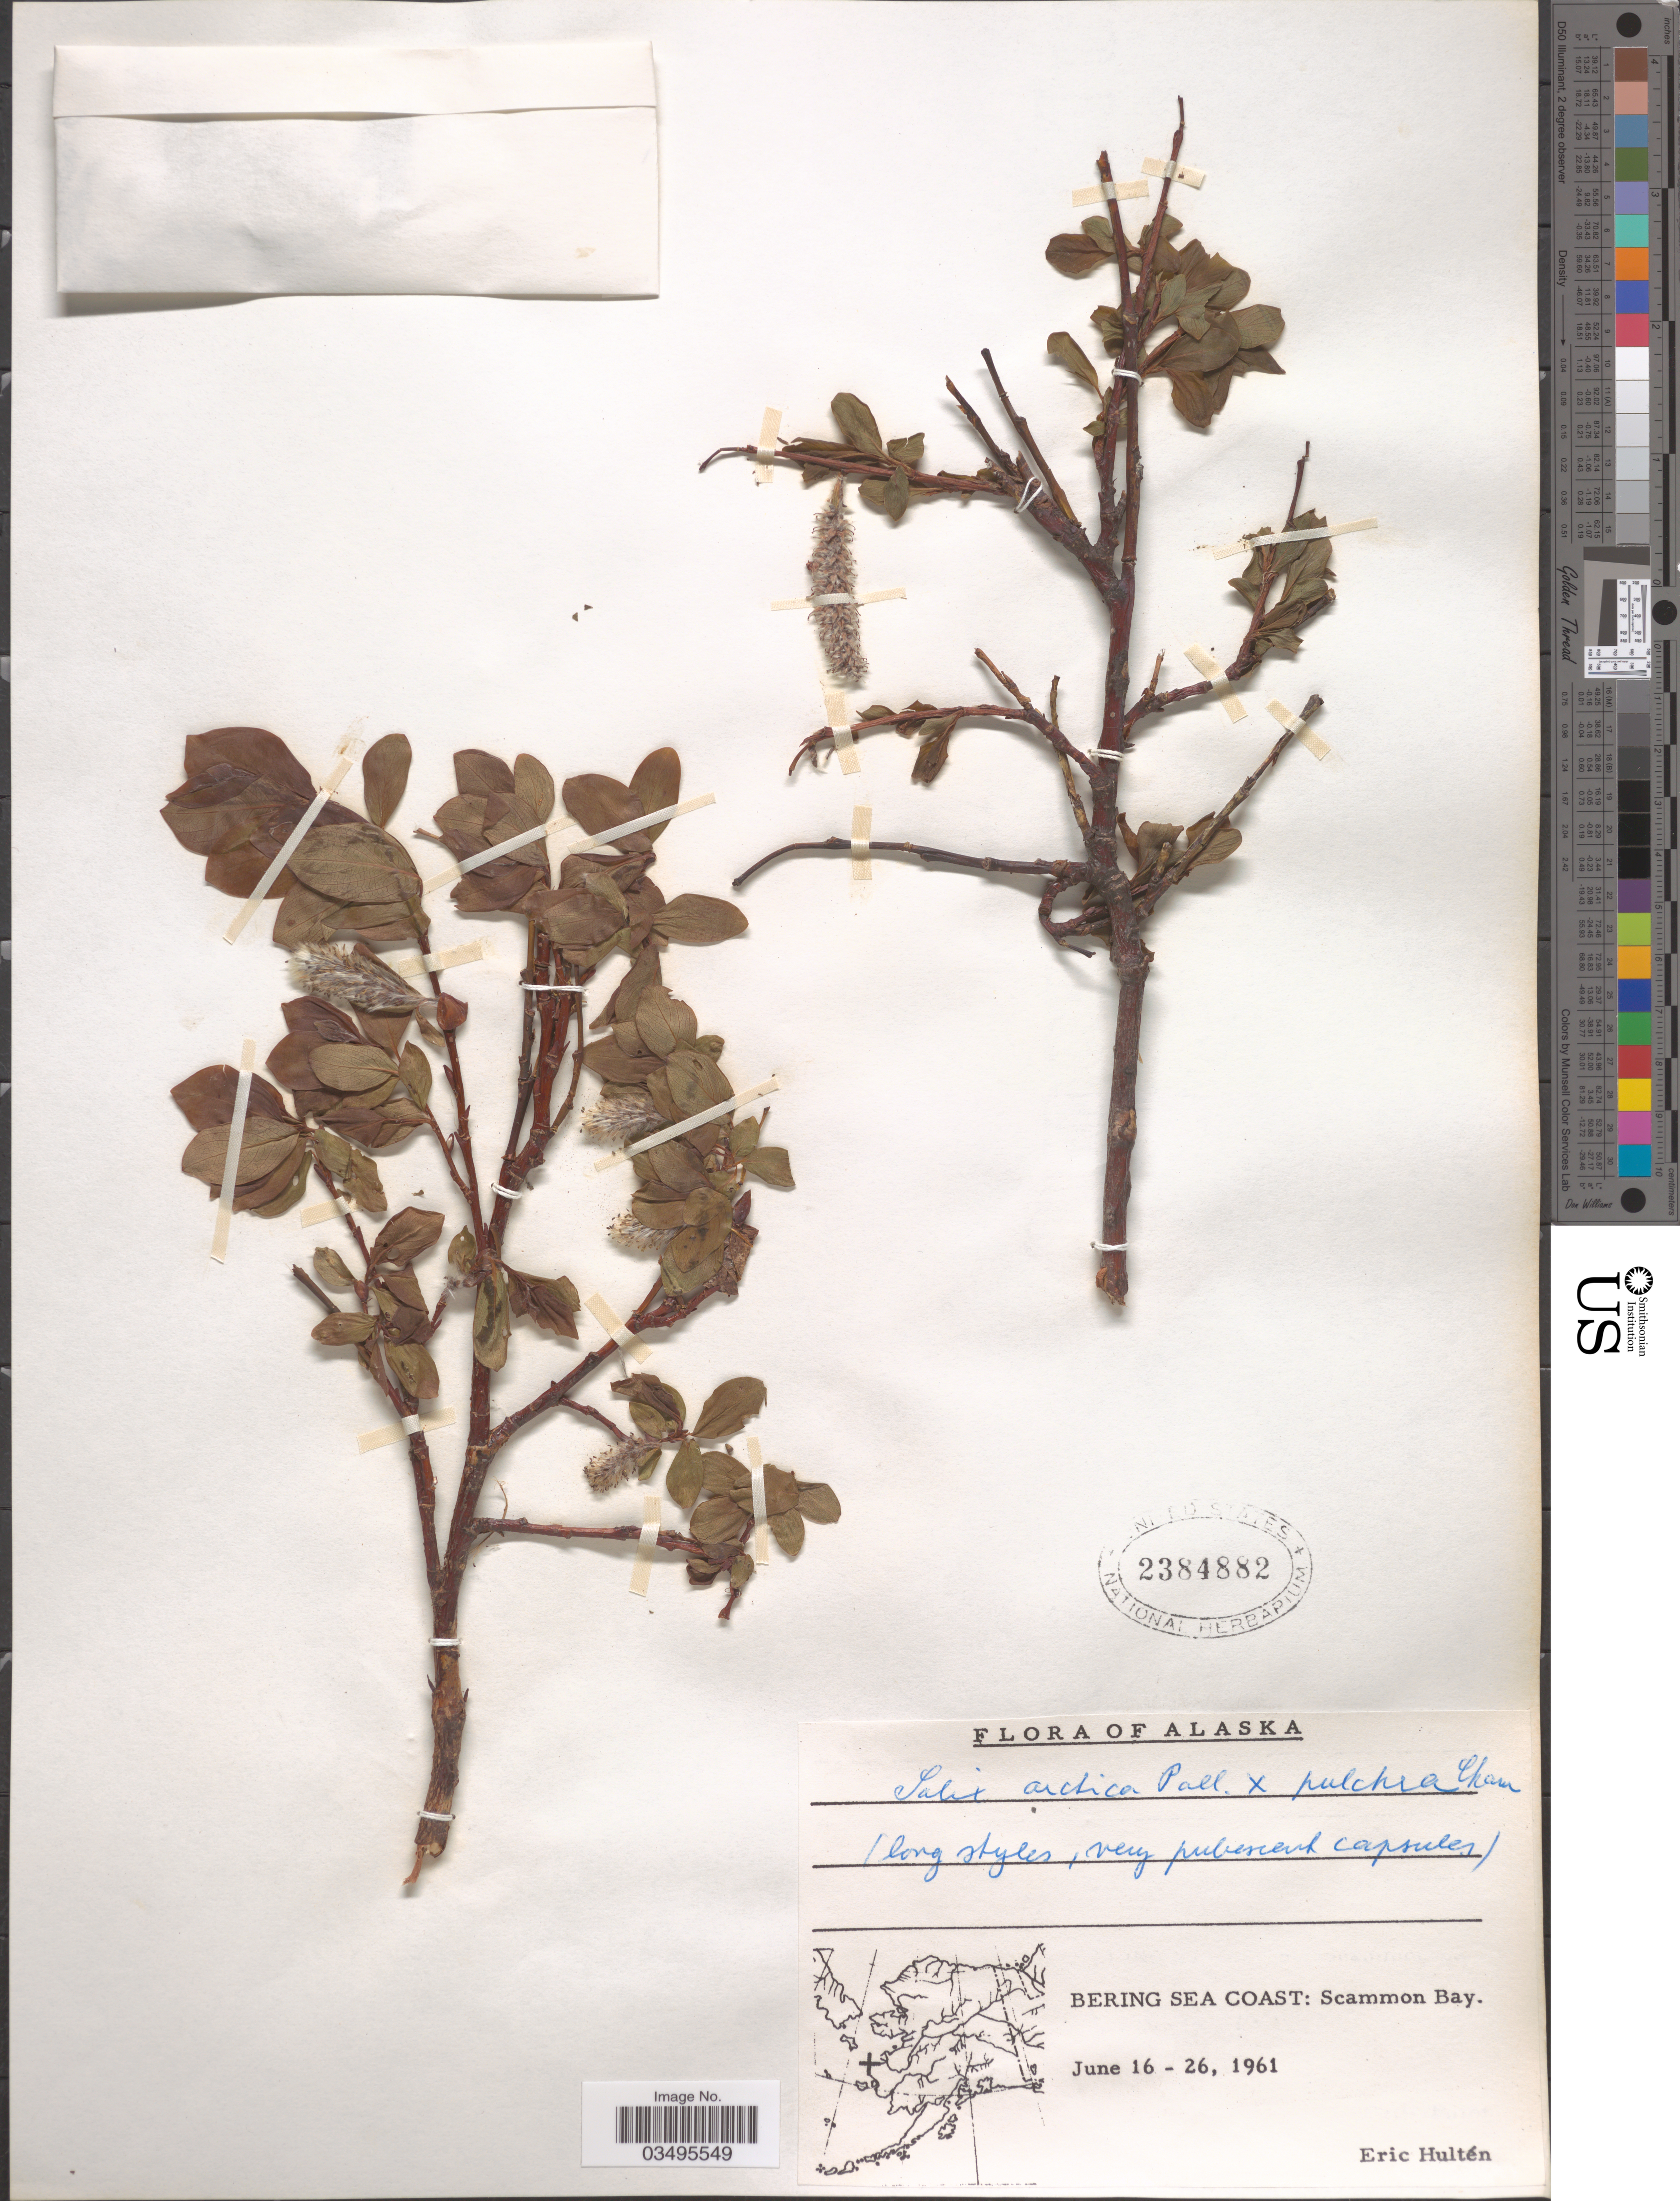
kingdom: Plantae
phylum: Tracheophyta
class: Magnoliopsida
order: Malpighiales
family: Salicaceae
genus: Salix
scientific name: Salix arctica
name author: Pall.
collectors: E. G. Hultén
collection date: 1961-06-16/1961-06-26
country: United States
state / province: Alaska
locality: Bering Sea Coast: Scammon Bay.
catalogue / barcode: US 2384882